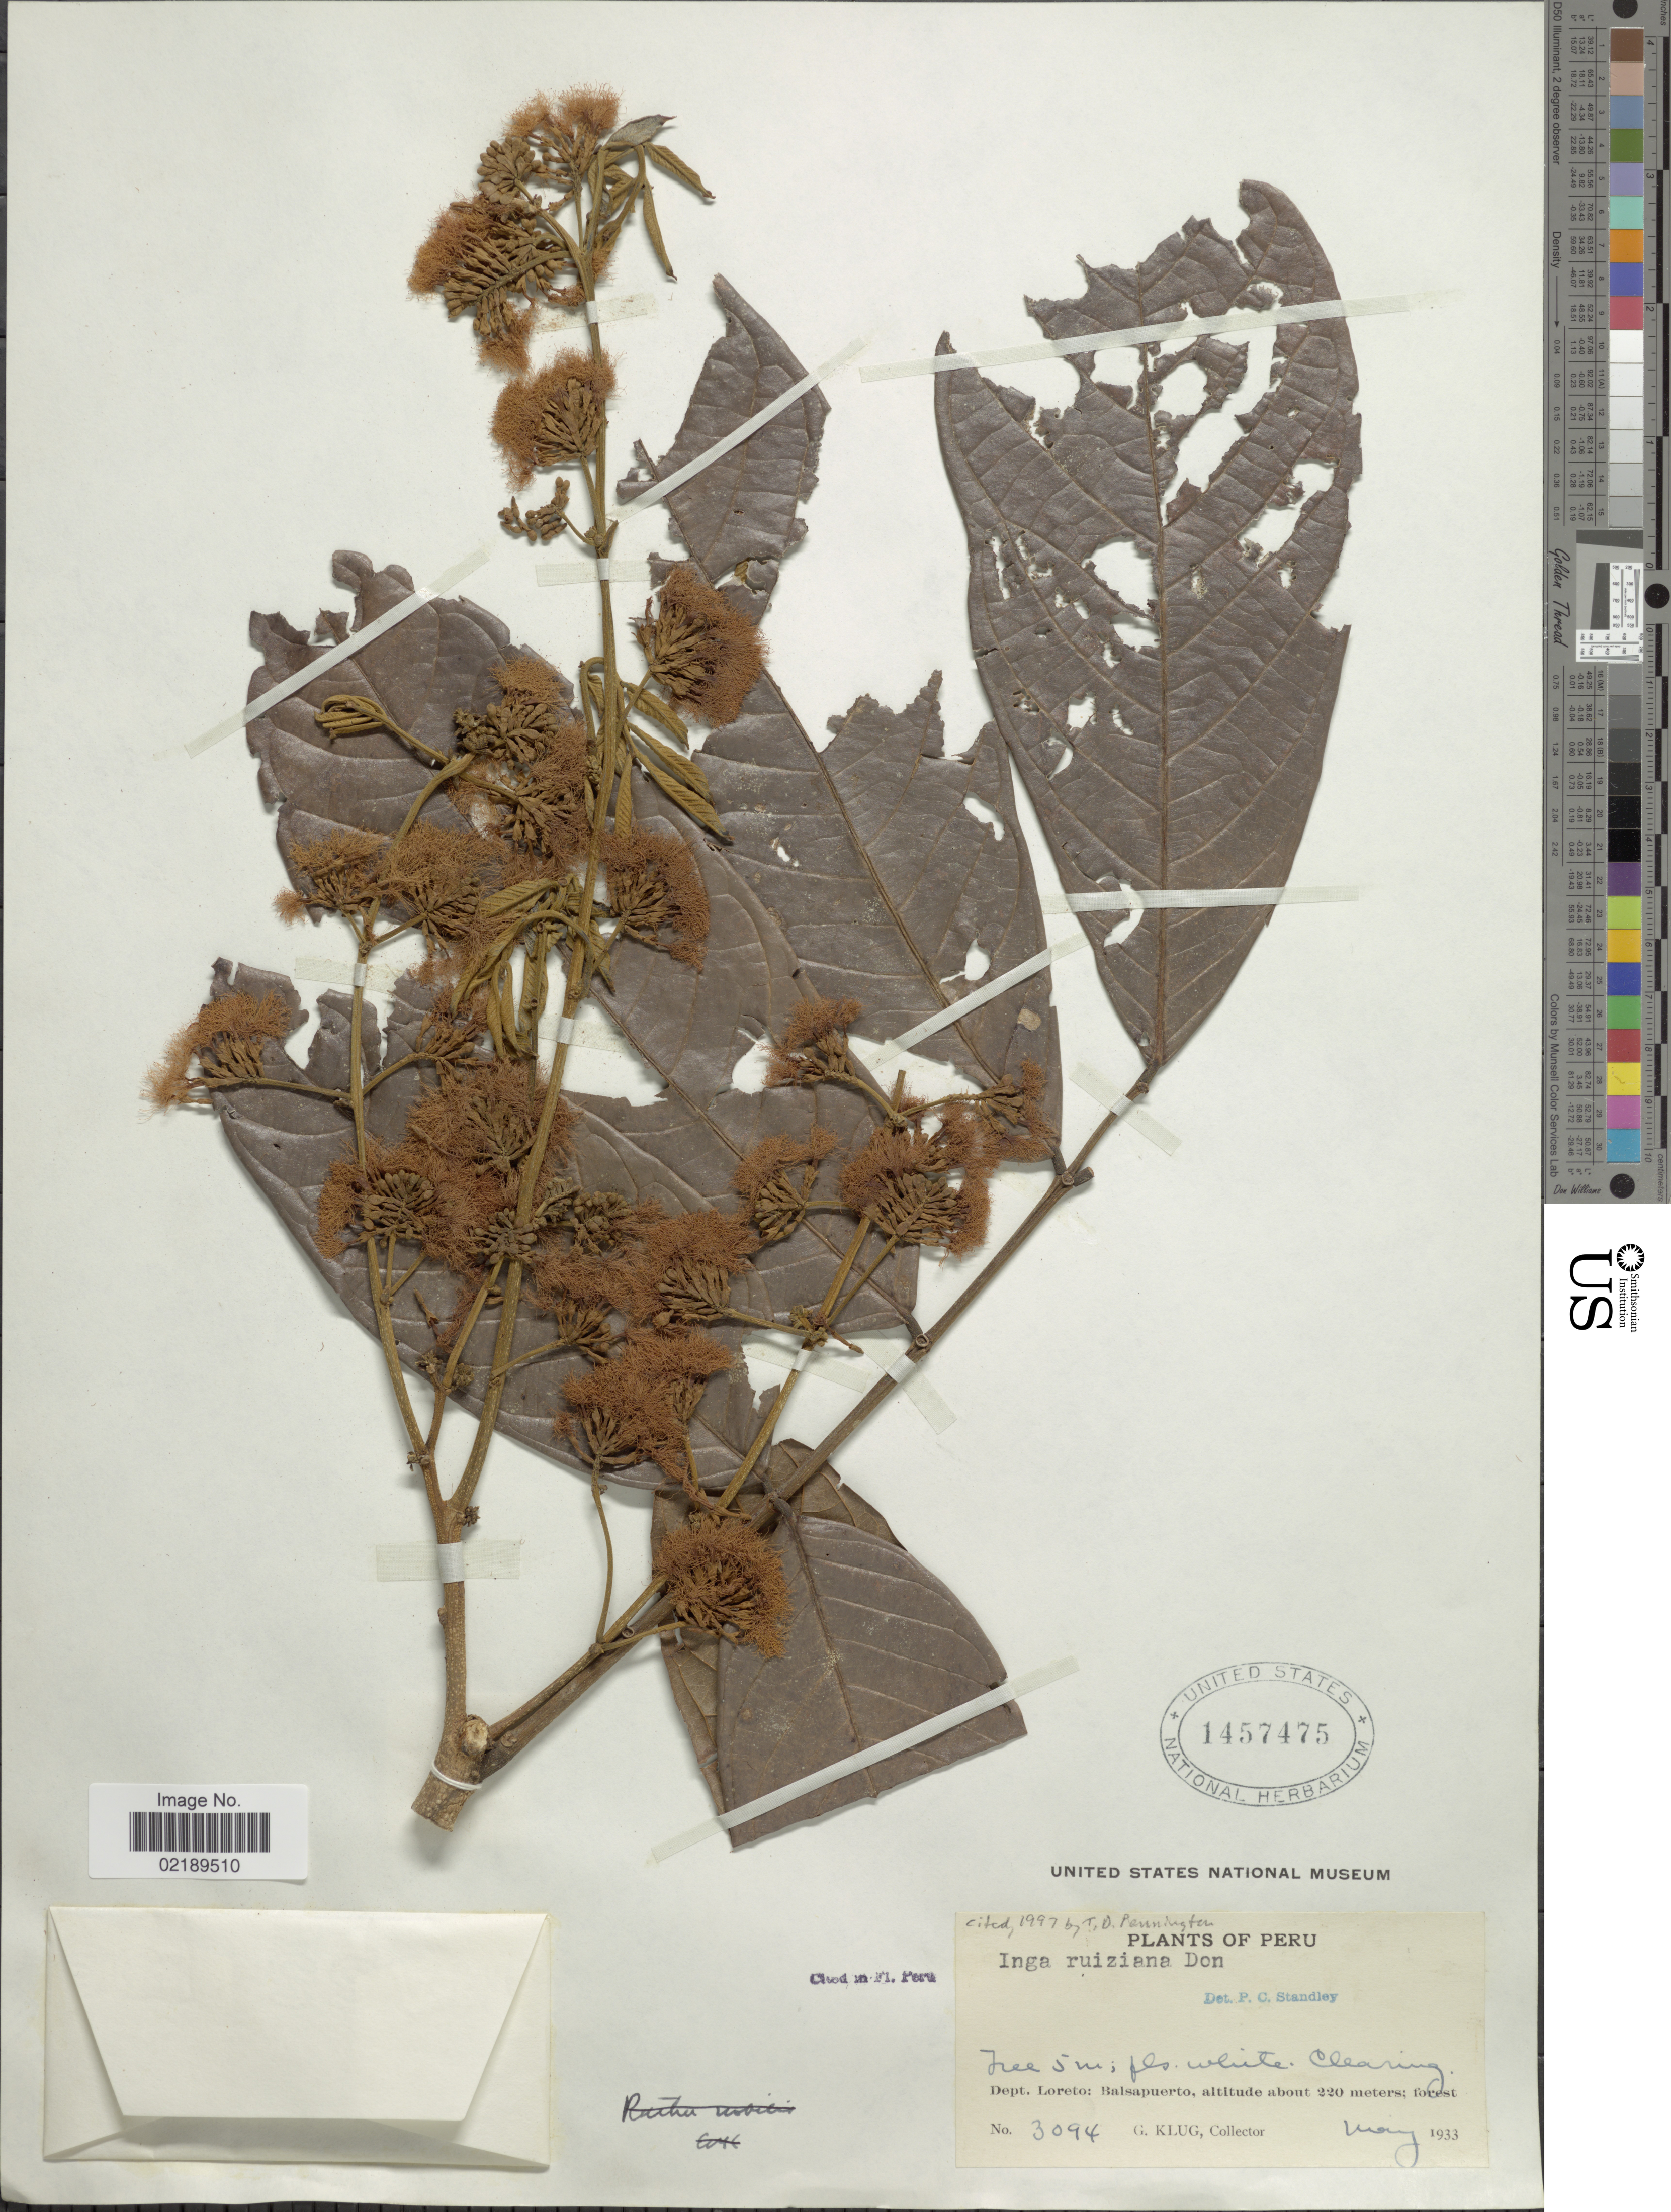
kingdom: Plantae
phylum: Tracheophyta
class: Magnoliopsida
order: Fabales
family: Fabaceae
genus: Inga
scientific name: Inga ruiziana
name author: G. Don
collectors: G. Klug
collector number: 3094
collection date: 1933-05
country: Peru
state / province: Loreto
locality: Balsapuerto.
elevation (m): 220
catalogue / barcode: US 1457475